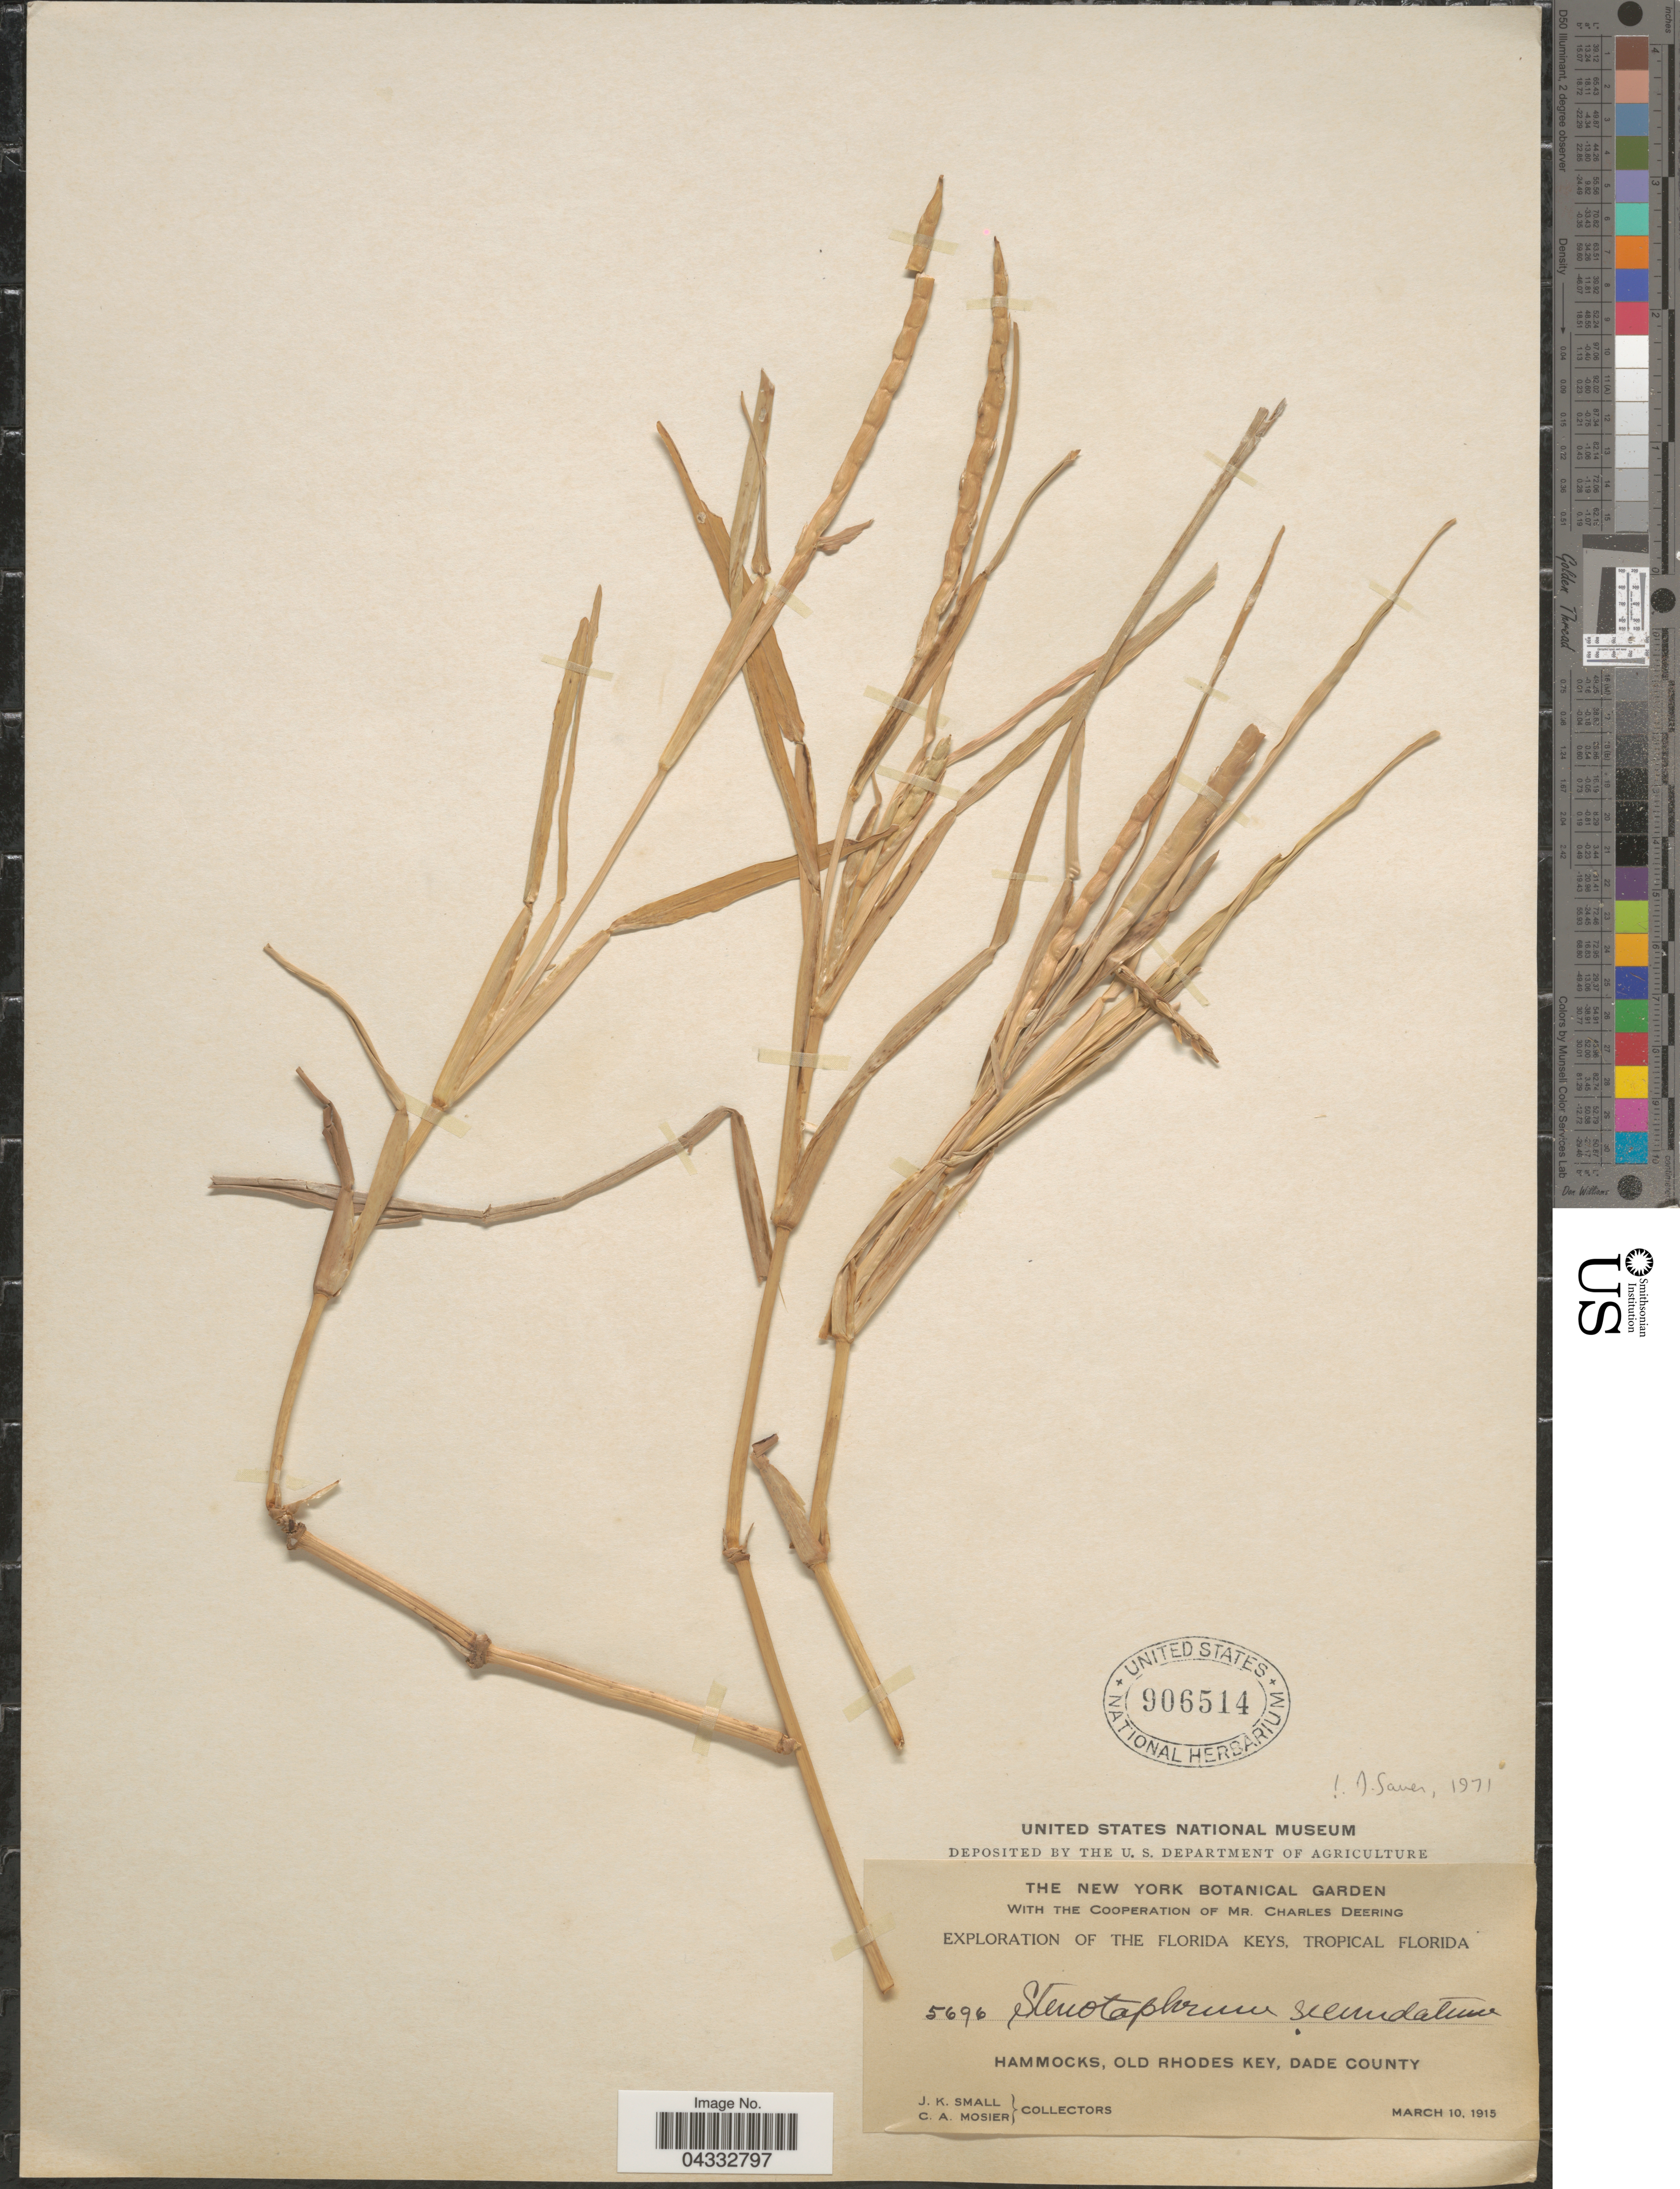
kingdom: Plantae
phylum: Tracheophyta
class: Liliopsida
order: Poales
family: Poaceae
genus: Stenotaphrum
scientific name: Stenotaphrum secundatum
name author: (Walter) Kuntze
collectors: J. K. Small & C. A. Mosier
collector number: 5696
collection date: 1915-03-10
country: United States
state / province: Florida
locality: Exploration of the Florida Keys, Tropical Florida. Hammocks, Old Rhodes Key, Dade County.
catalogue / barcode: US 906514